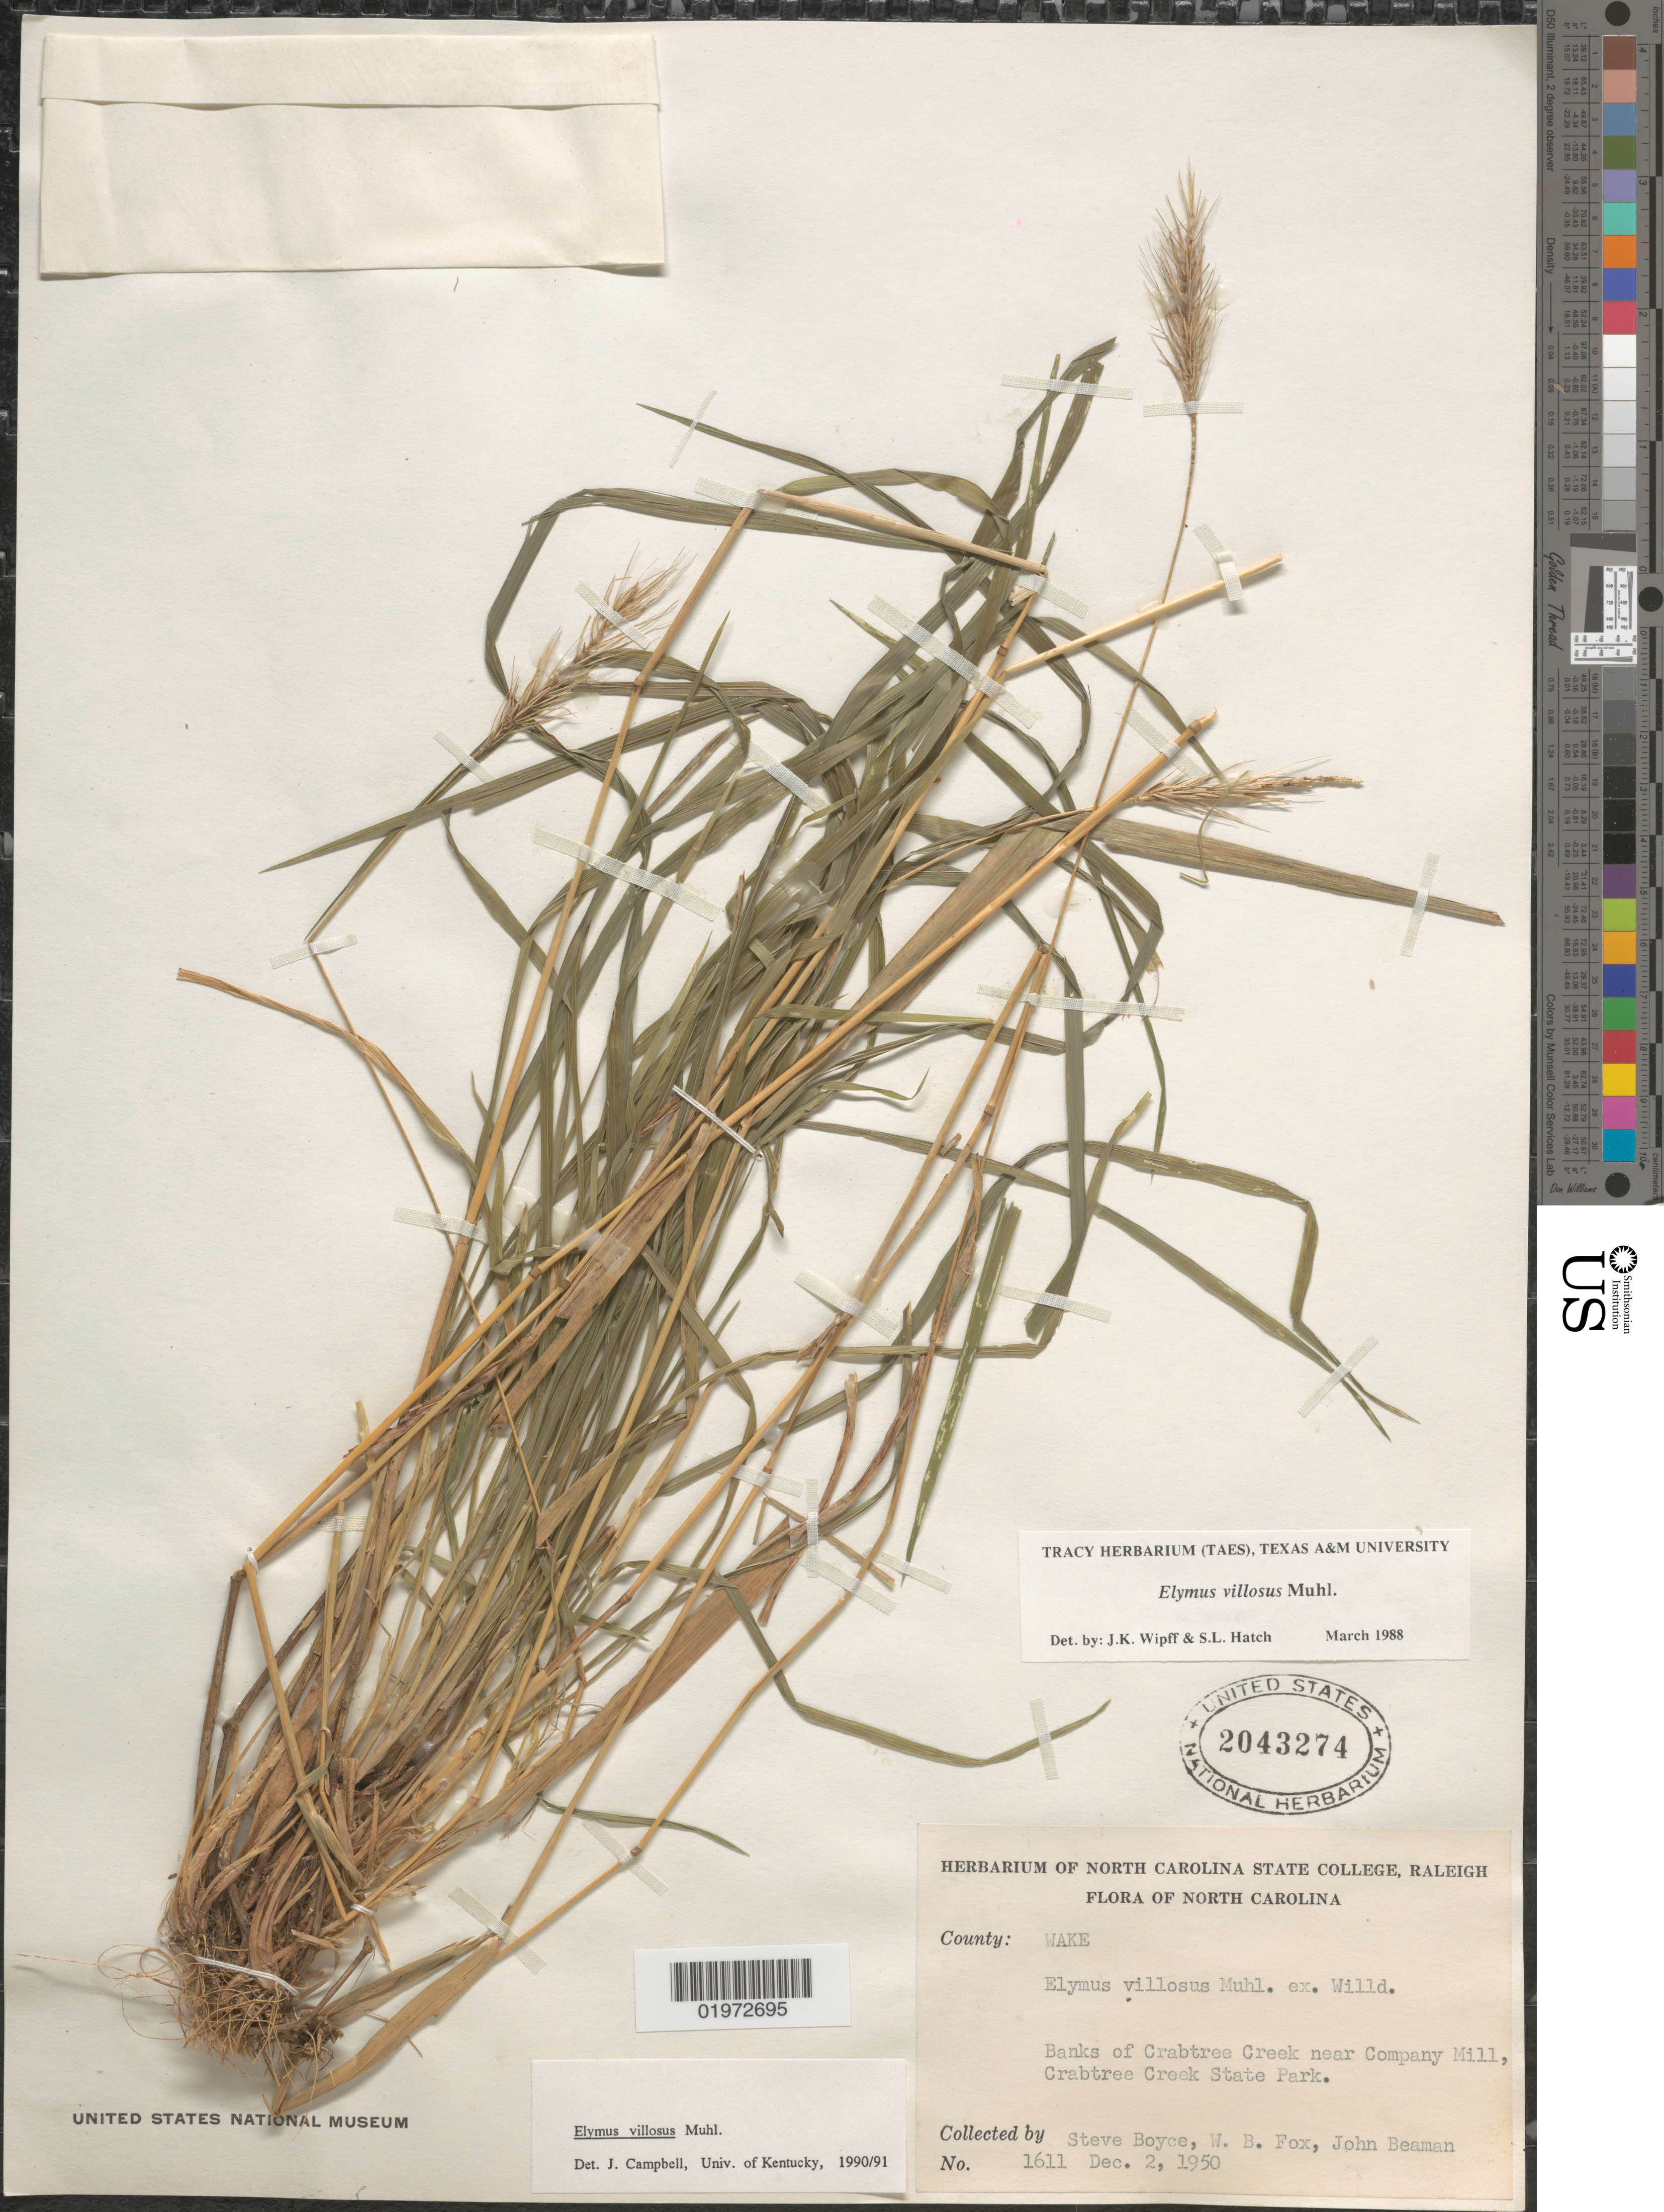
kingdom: Plantae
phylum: Tracheophyta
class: Liliopsida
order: Poales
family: Poaceae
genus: Elymus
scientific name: Elymus villosus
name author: Muhl. ex Willd.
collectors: S. Boyce, W. B. Fox & J. H. Beaman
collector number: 1611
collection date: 1950-12-02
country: United States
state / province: North Carolina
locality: Banks of Crabtree Creek near Company Mill, Crabtree Creek State Park.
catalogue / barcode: US 2043274